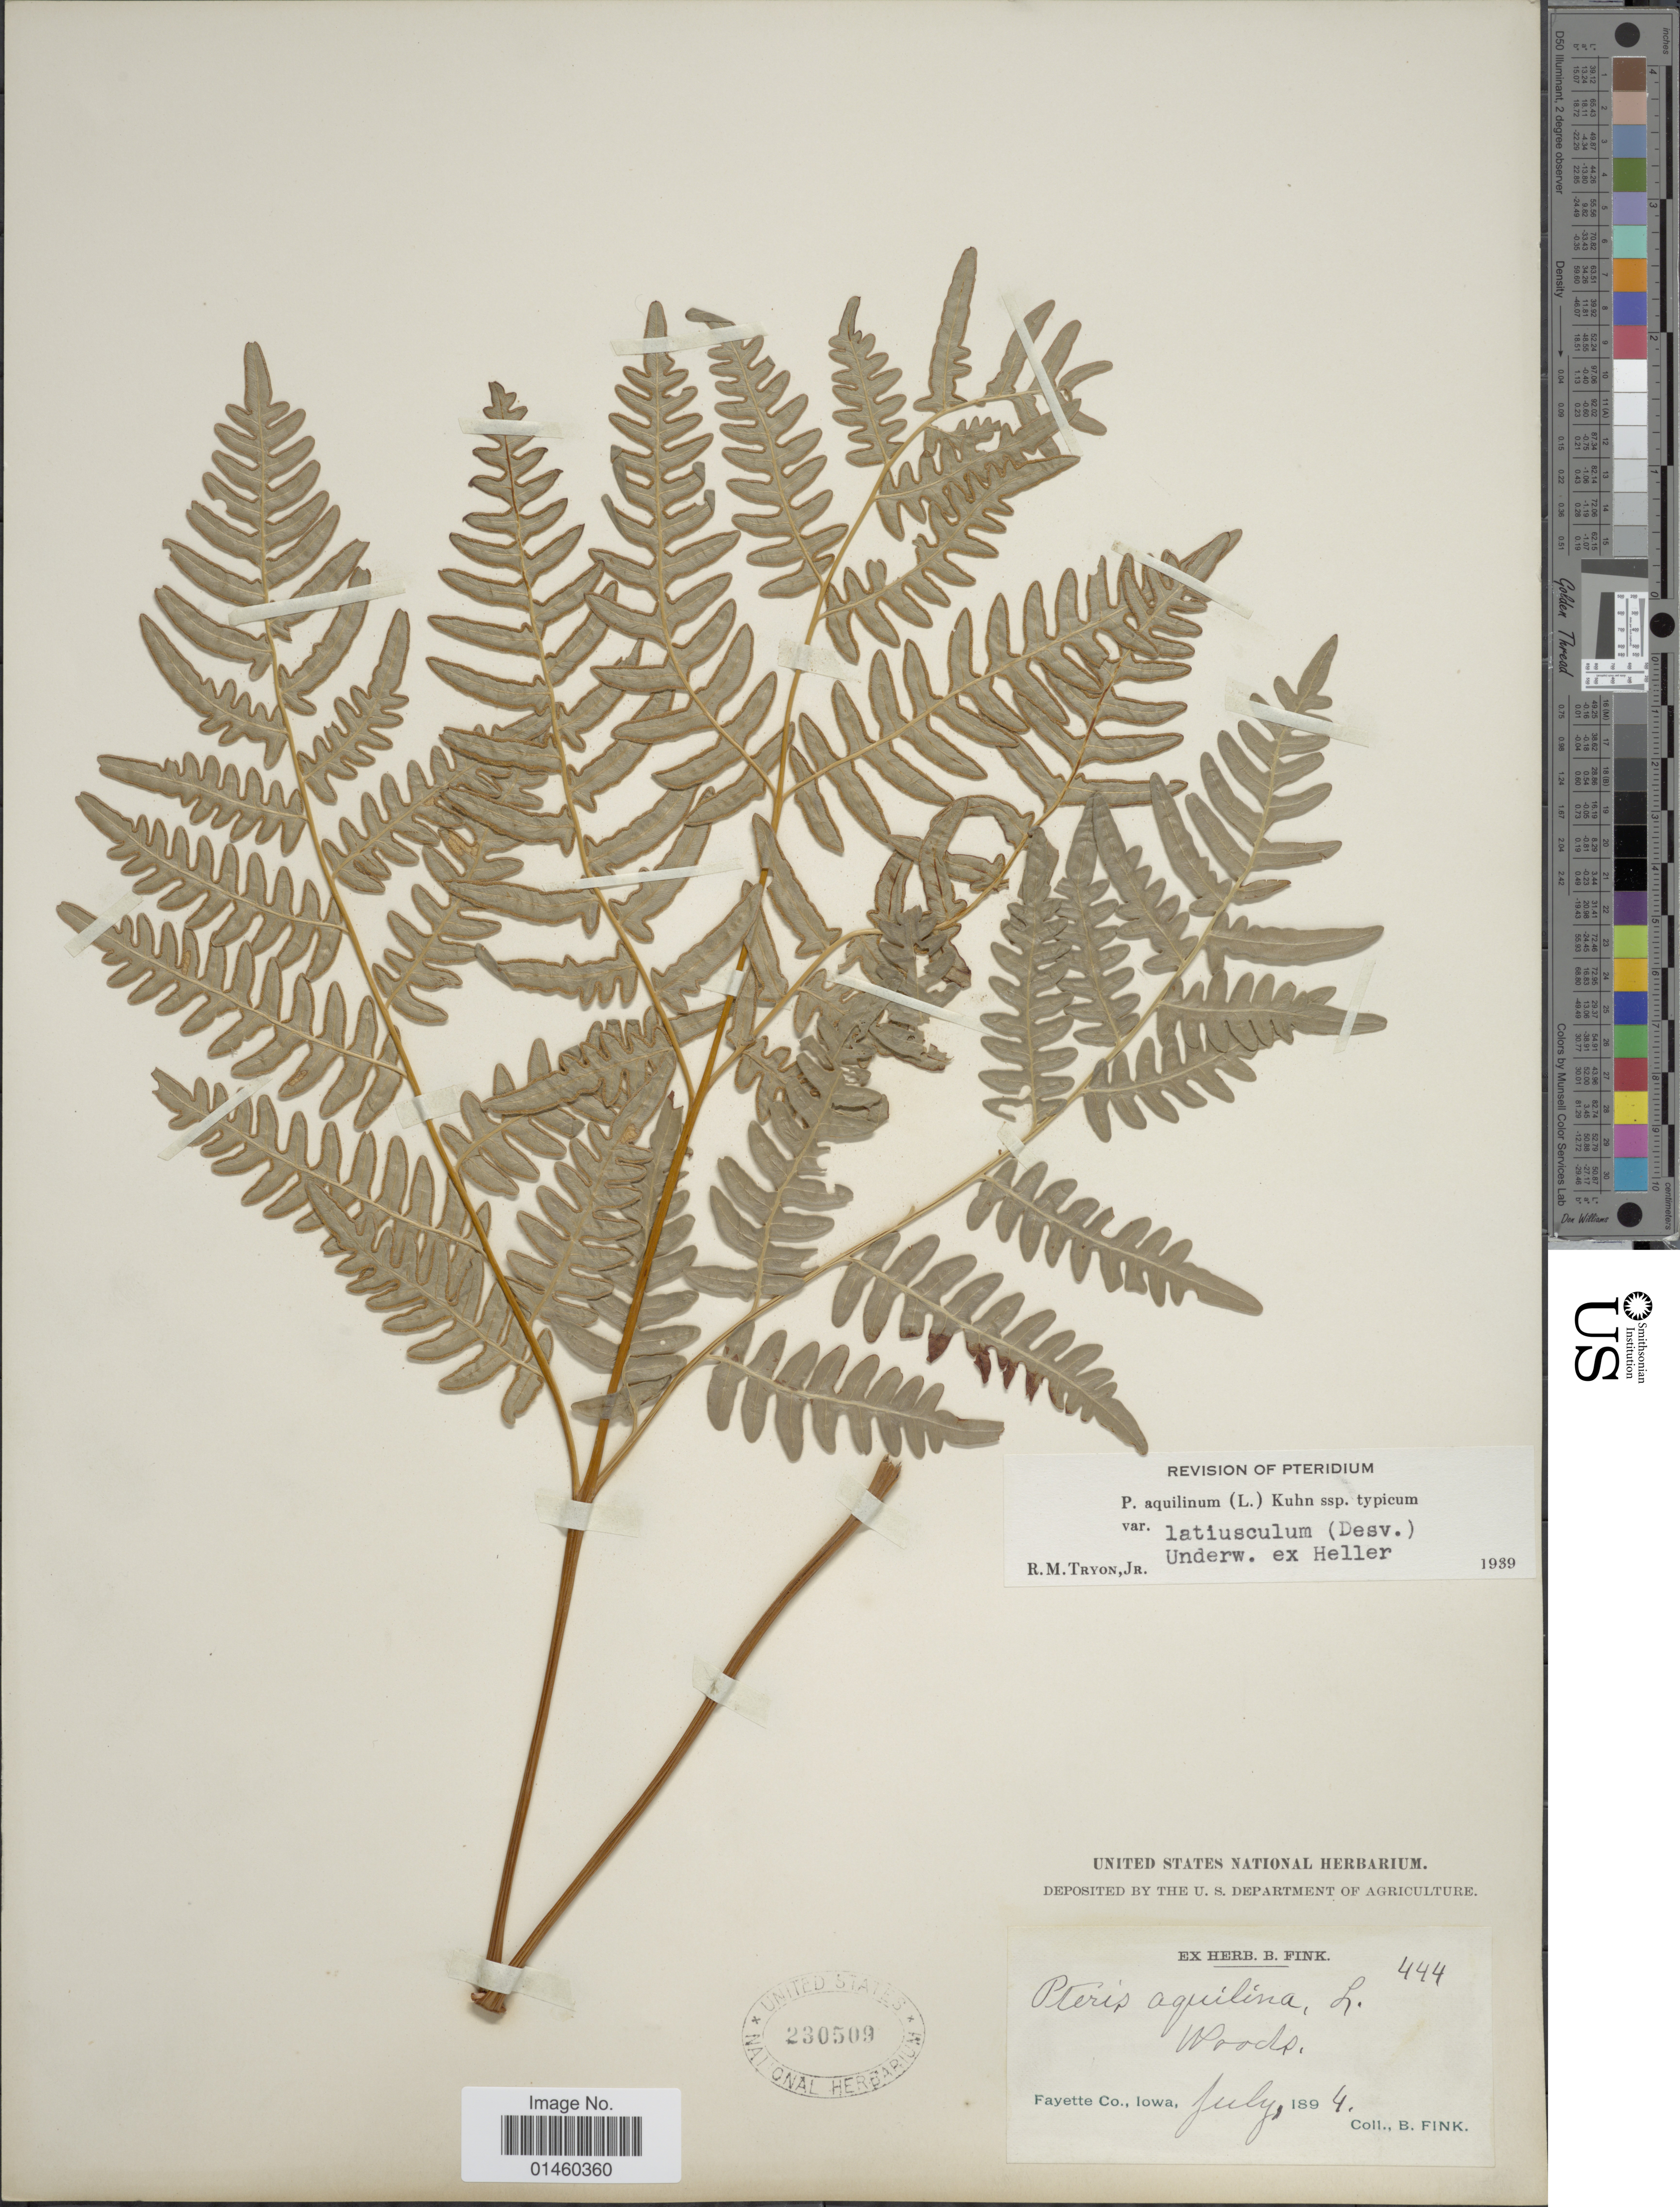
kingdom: Plantae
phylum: Tracheophyta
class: Polypodiopsida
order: Polypodiales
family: Dennstaedtiaceae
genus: Pteridium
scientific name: Pteridium aquilinum var. latiusculum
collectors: B. Fink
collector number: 444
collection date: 1894-08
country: United States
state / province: Iowa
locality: Woods, Fayette Co.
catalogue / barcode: US 230509